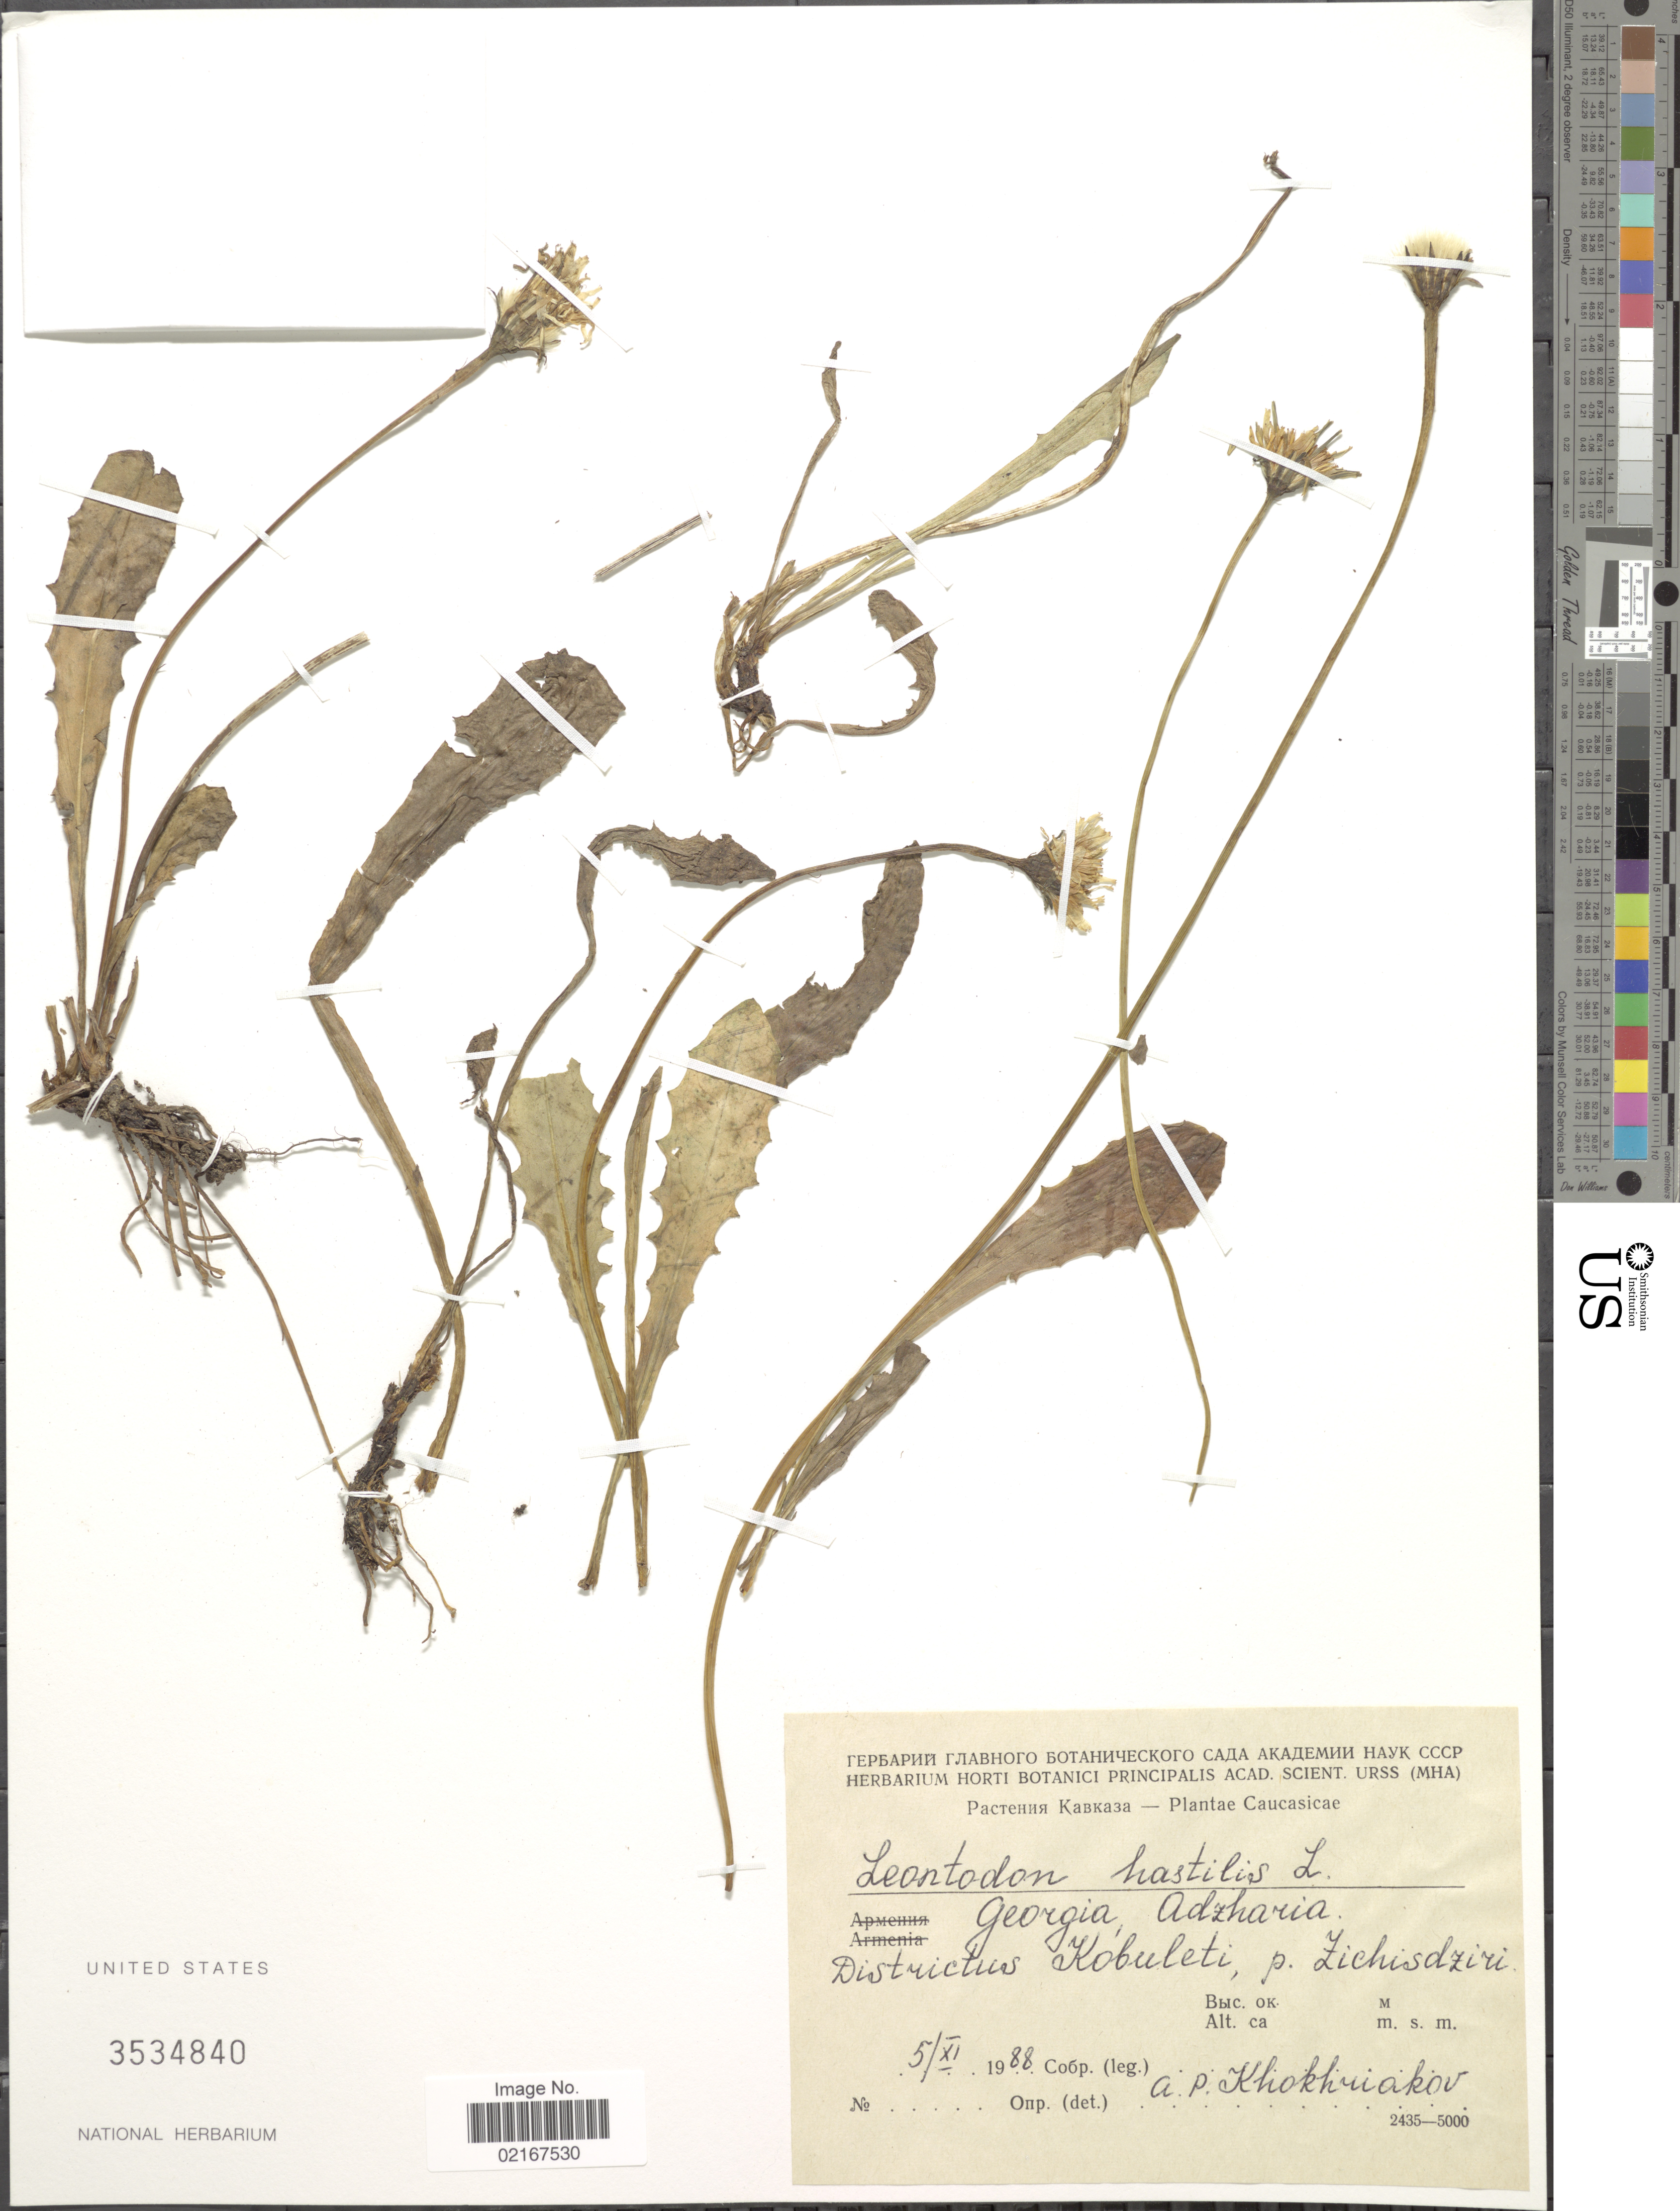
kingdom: Plantae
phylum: Tracheophyta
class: Magnoliopsida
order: Asterales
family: Asteraceae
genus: Leontodon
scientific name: Leontodon hispidus subsp. hastilis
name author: (L.) Pawlowska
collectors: A. Khokhriakov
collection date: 1988-11-05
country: Georgia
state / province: Adzharia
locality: Districtus Kobuleti, p. Zichisdziri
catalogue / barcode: US 3534840